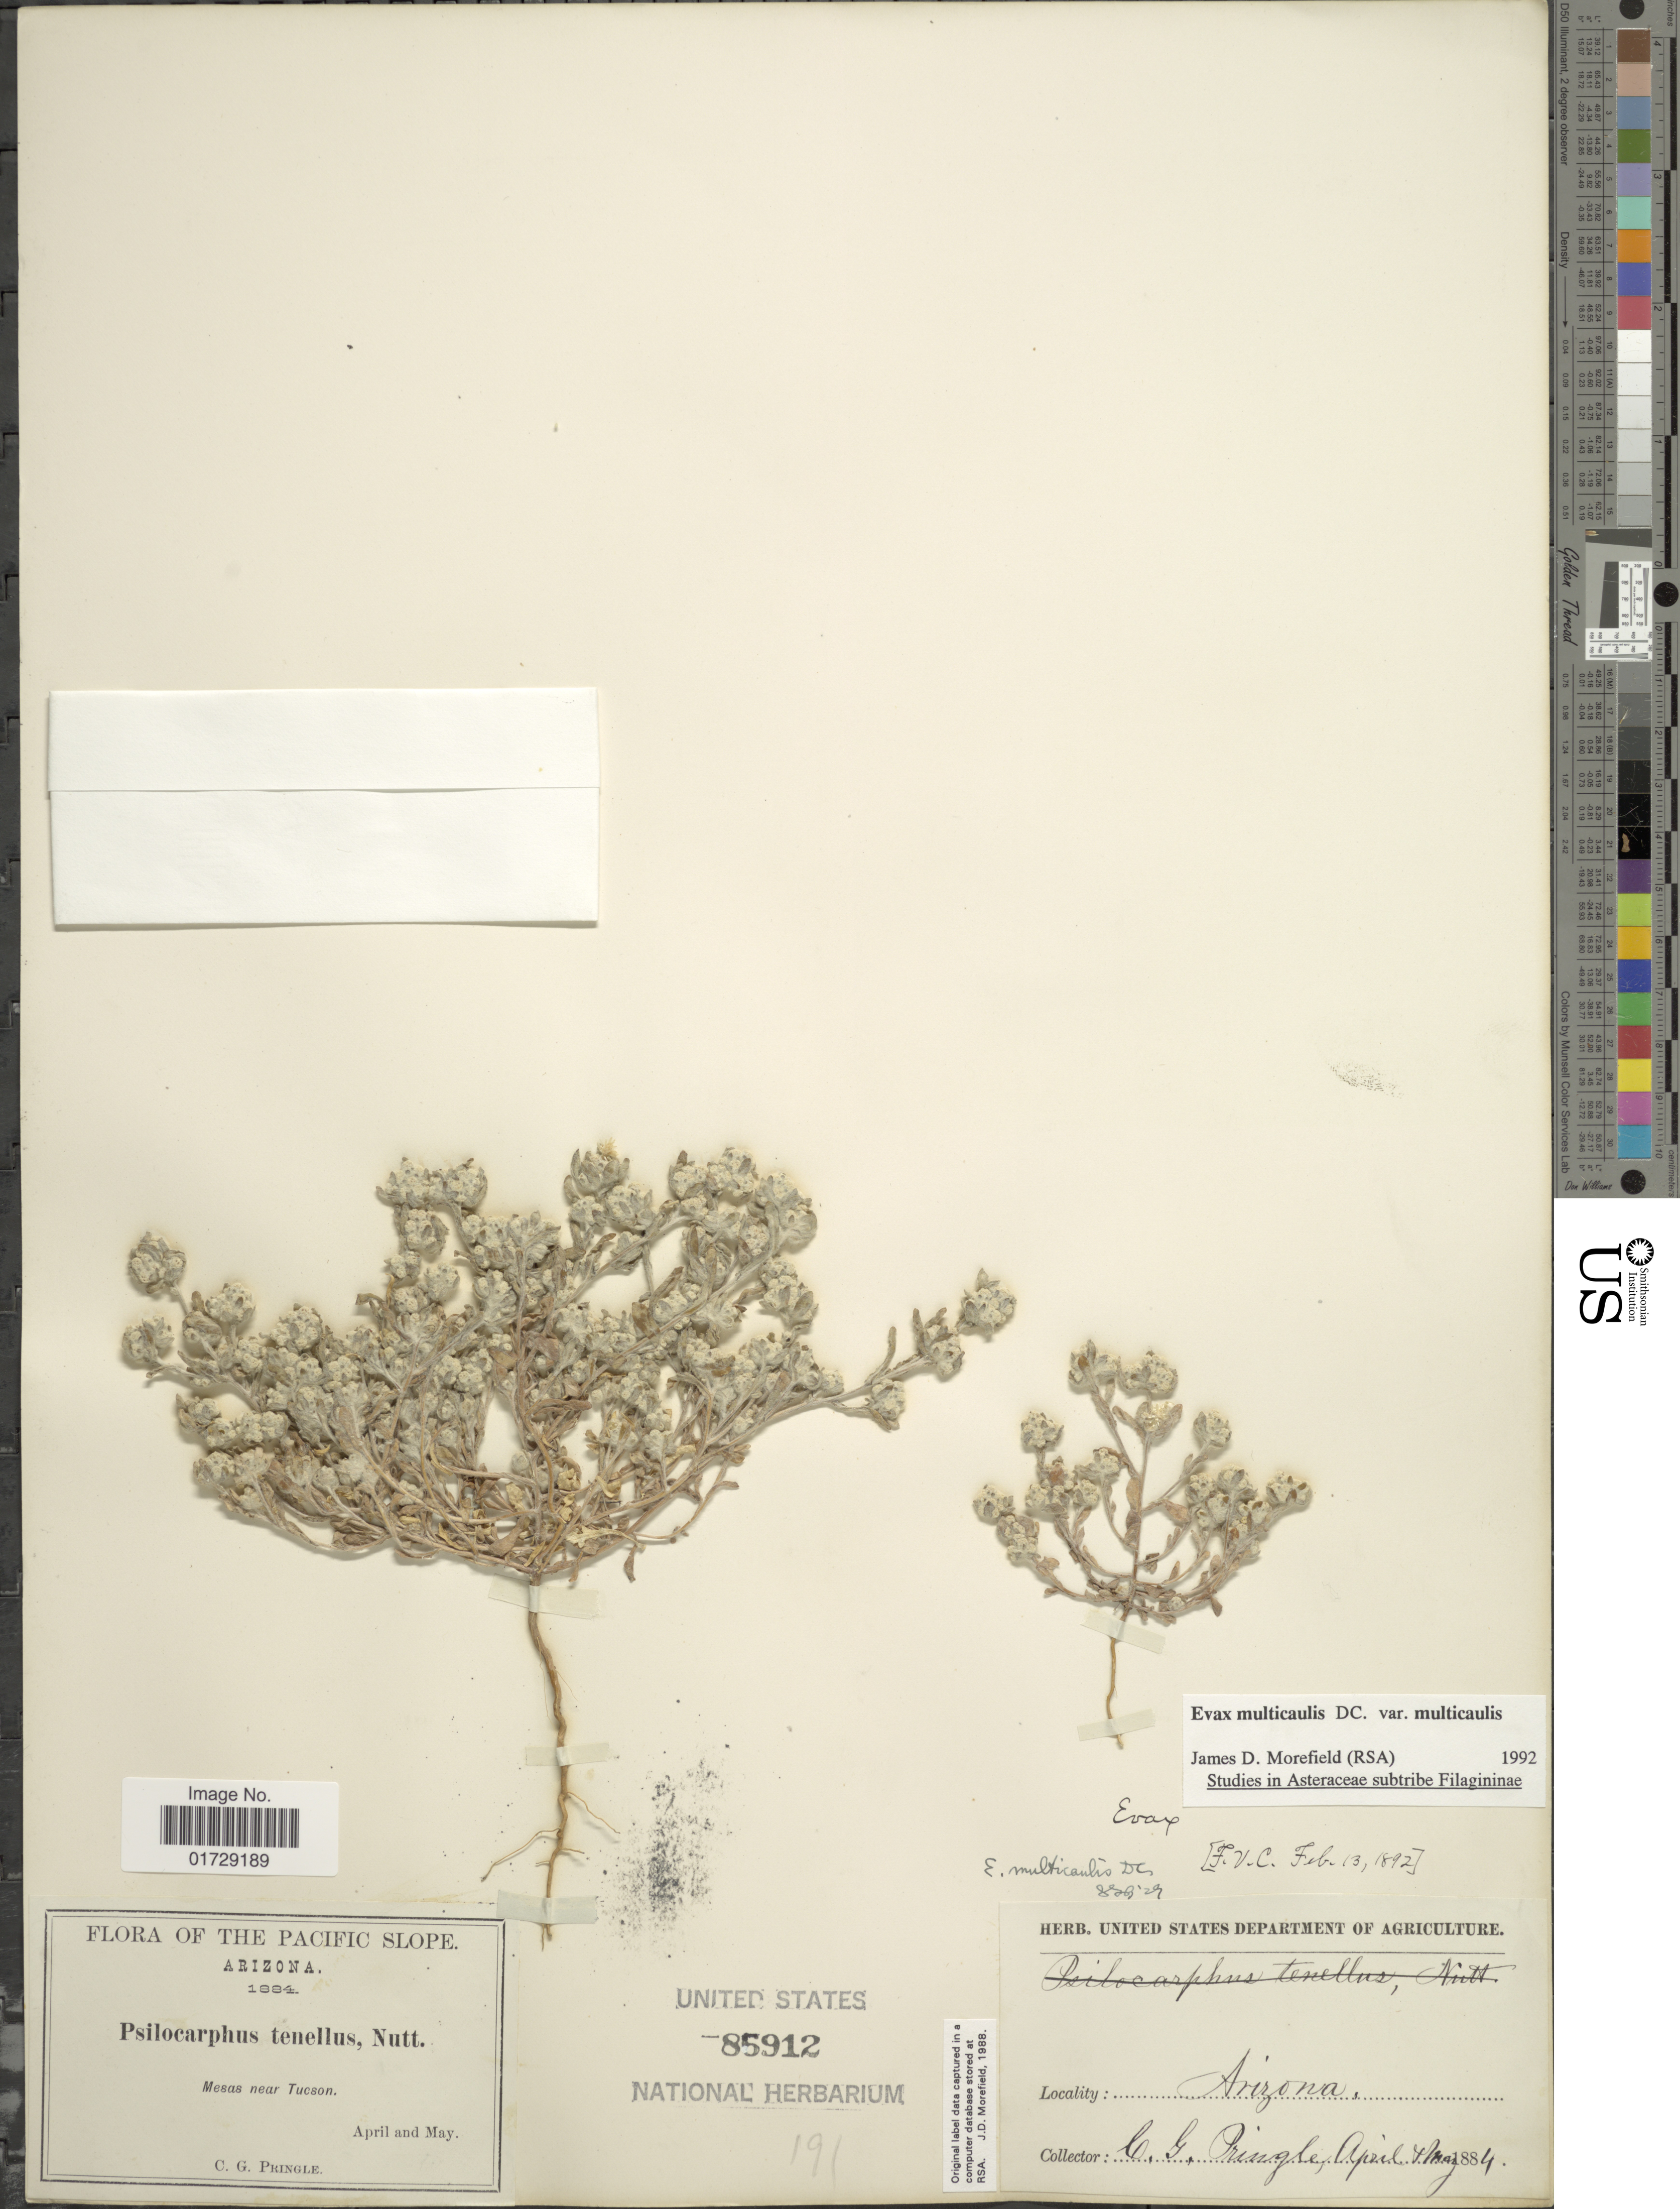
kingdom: Plantae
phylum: Tracheophyta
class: Magnoliopsida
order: Asterales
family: Asteraceae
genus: Evax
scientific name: Evax multicaulis var. multicaulis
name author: DC.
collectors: C. G. Pringle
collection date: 1884-04/1884-05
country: United States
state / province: Arizona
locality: Pacific Slope, Mesas near Tucson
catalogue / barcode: US 85912